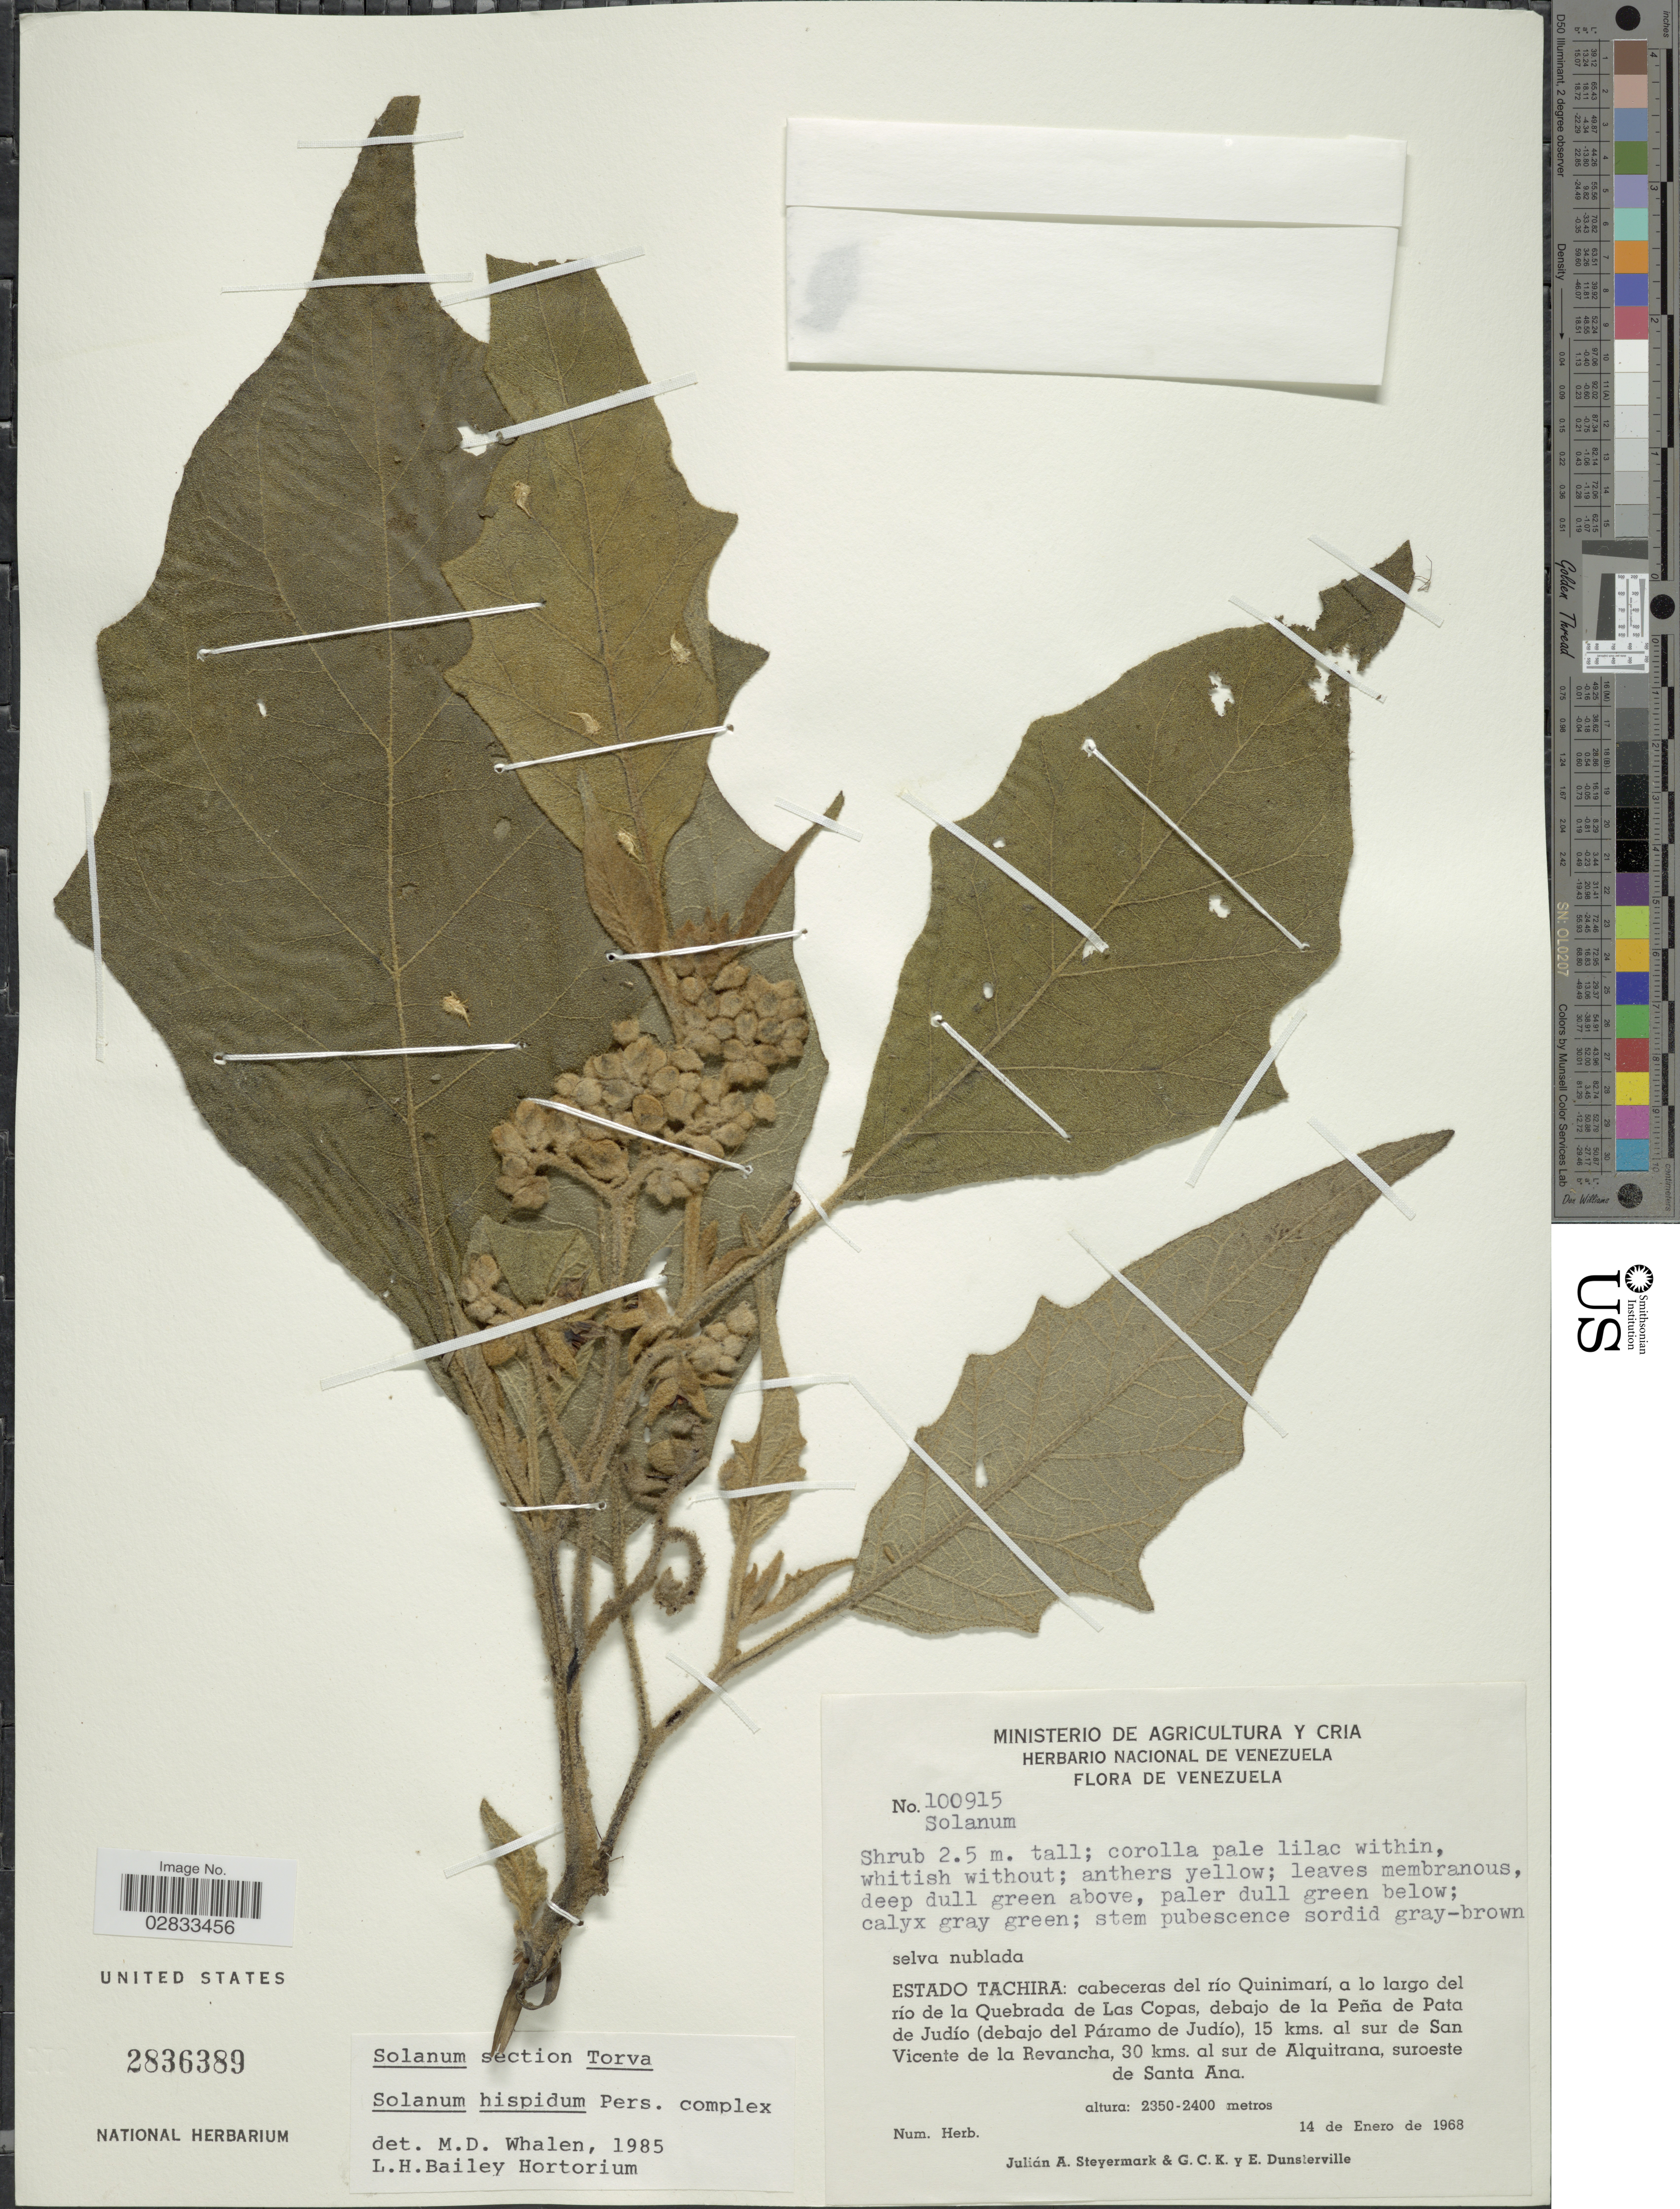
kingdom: Plantae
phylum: Tracheophyta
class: Magnoliopsida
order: Solanales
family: Solanaceae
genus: Solanum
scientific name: Solanum hispidum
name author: Pers.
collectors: J. Steyermark, G. C. K. Dunsterville & E. Dunsterville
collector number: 100915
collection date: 1968-01-14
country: Venezuela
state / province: Tachira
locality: Cabeceras del río Quinimarí, a lo largo del río de la Quebrada de Las Copas, debajo de la Peña de Pata de Judío (debajo del Páramo de Judío), 15 kms. al sur de San Vicente de la Revancha, 30 kms. al sur de Alquitrana, suroeste de Santa Ana.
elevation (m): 2350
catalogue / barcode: US 2836389